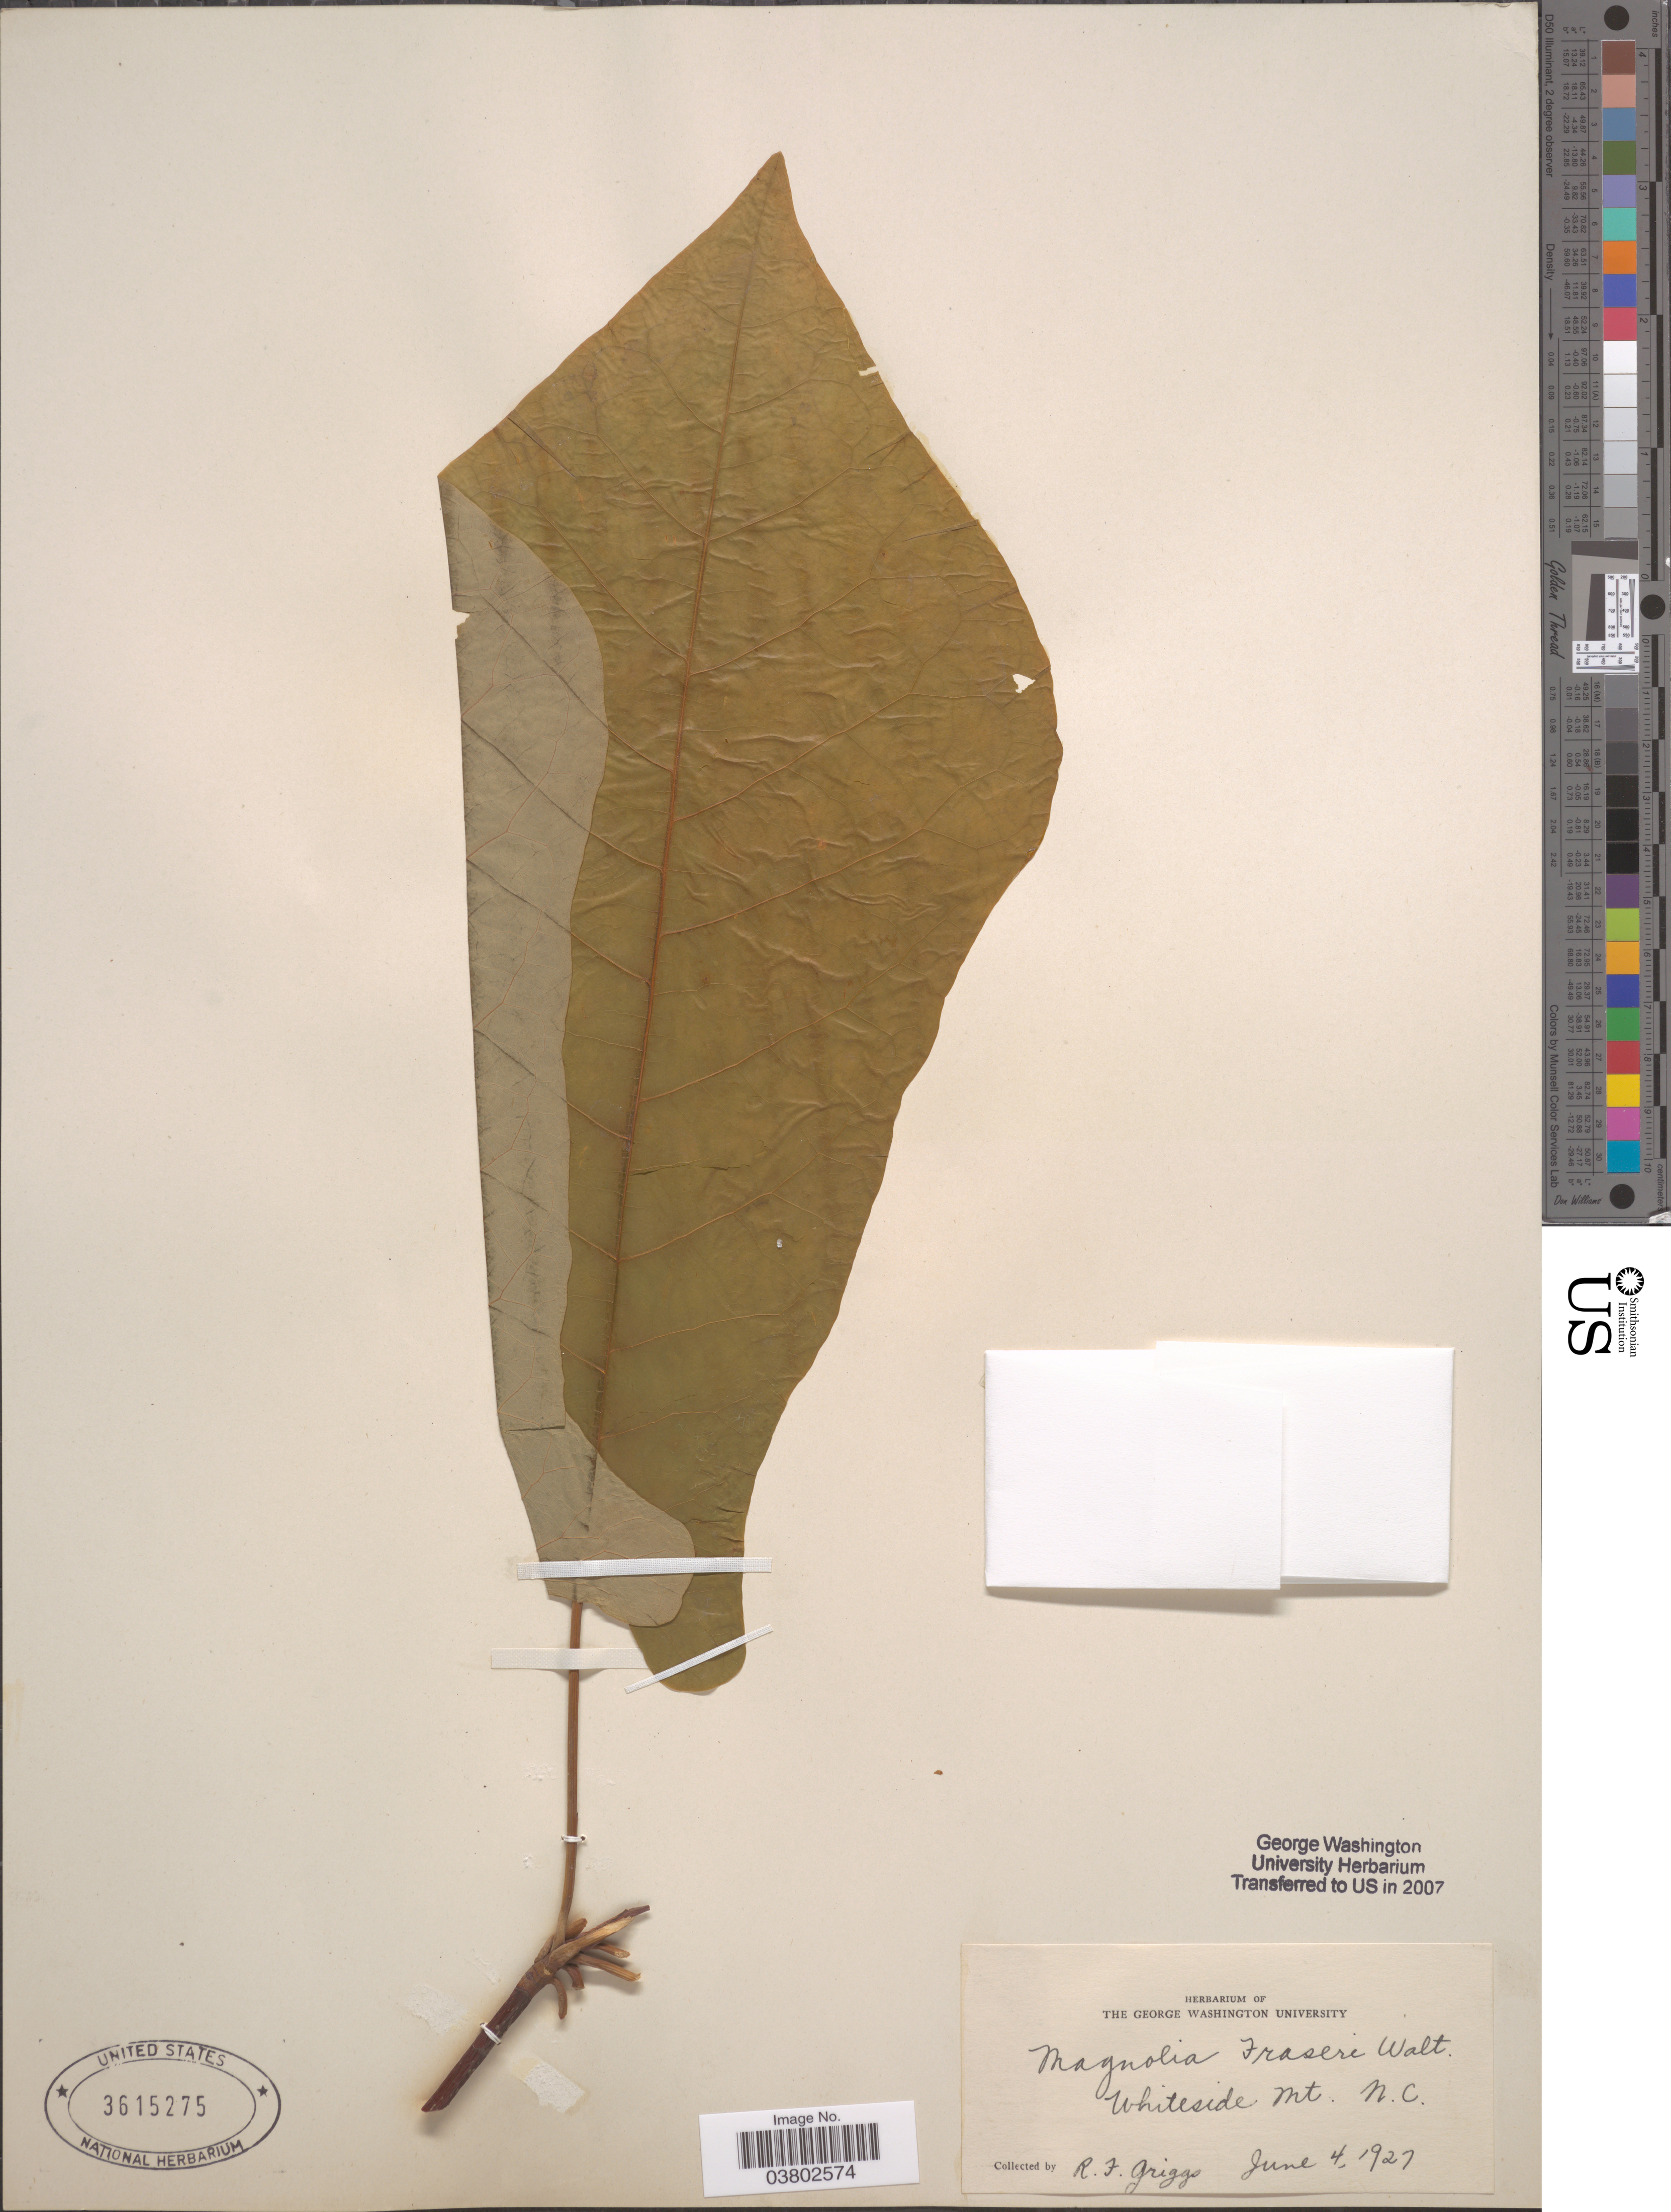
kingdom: Plantae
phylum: Tracheophyta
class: Magnoliopsida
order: Magnoliales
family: Magnoliaceae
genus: Magnolia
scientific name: Magnolia fraseri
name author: Walter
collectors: R. F. Griggs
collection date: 1927-06-04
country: United States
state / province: North Carolina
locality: Whiteside Mt.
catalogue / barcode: US 3615275